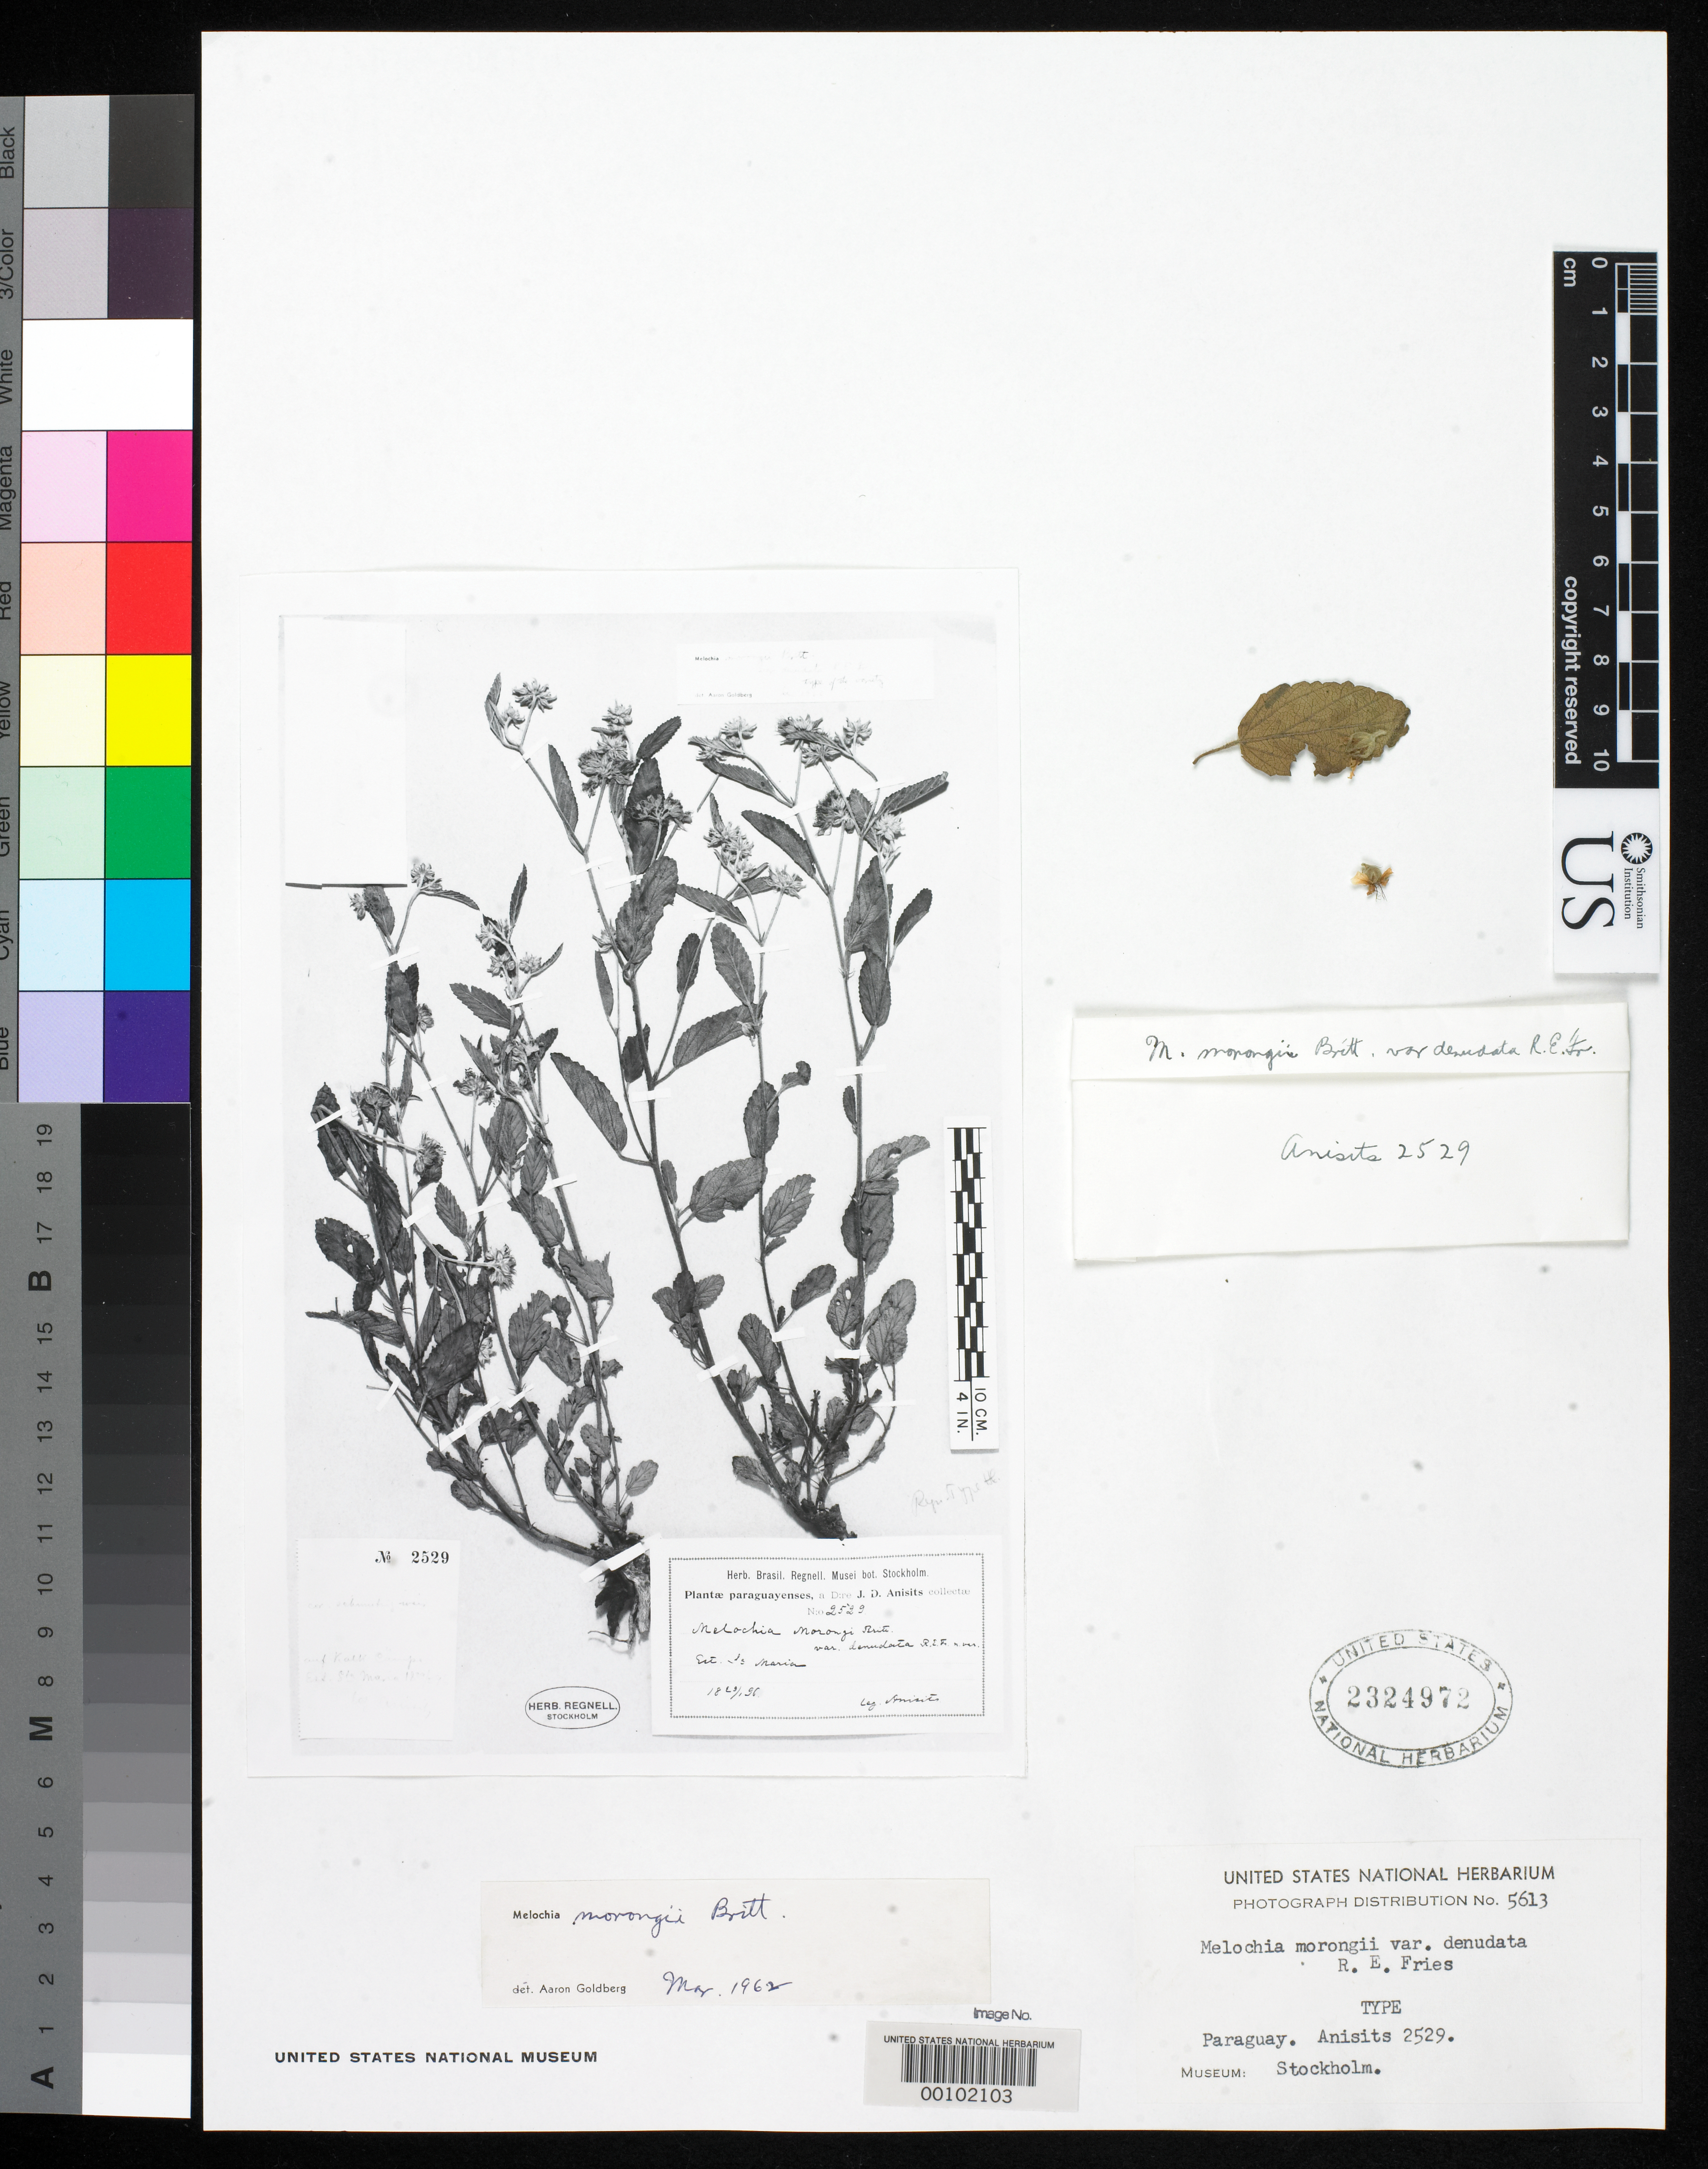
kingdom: Plantae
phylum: Tracheophyta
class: Magnoliopsida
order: Malvales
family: Malvaceae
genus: Melochia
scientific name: Melochia morongii var. denudata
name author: R.E. Fr.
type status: Isotype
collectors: J. D. Anisits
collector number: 2529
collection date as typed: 29 Jan 1896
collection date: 1896-01-29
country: Paraguay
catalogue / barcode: US 2324972